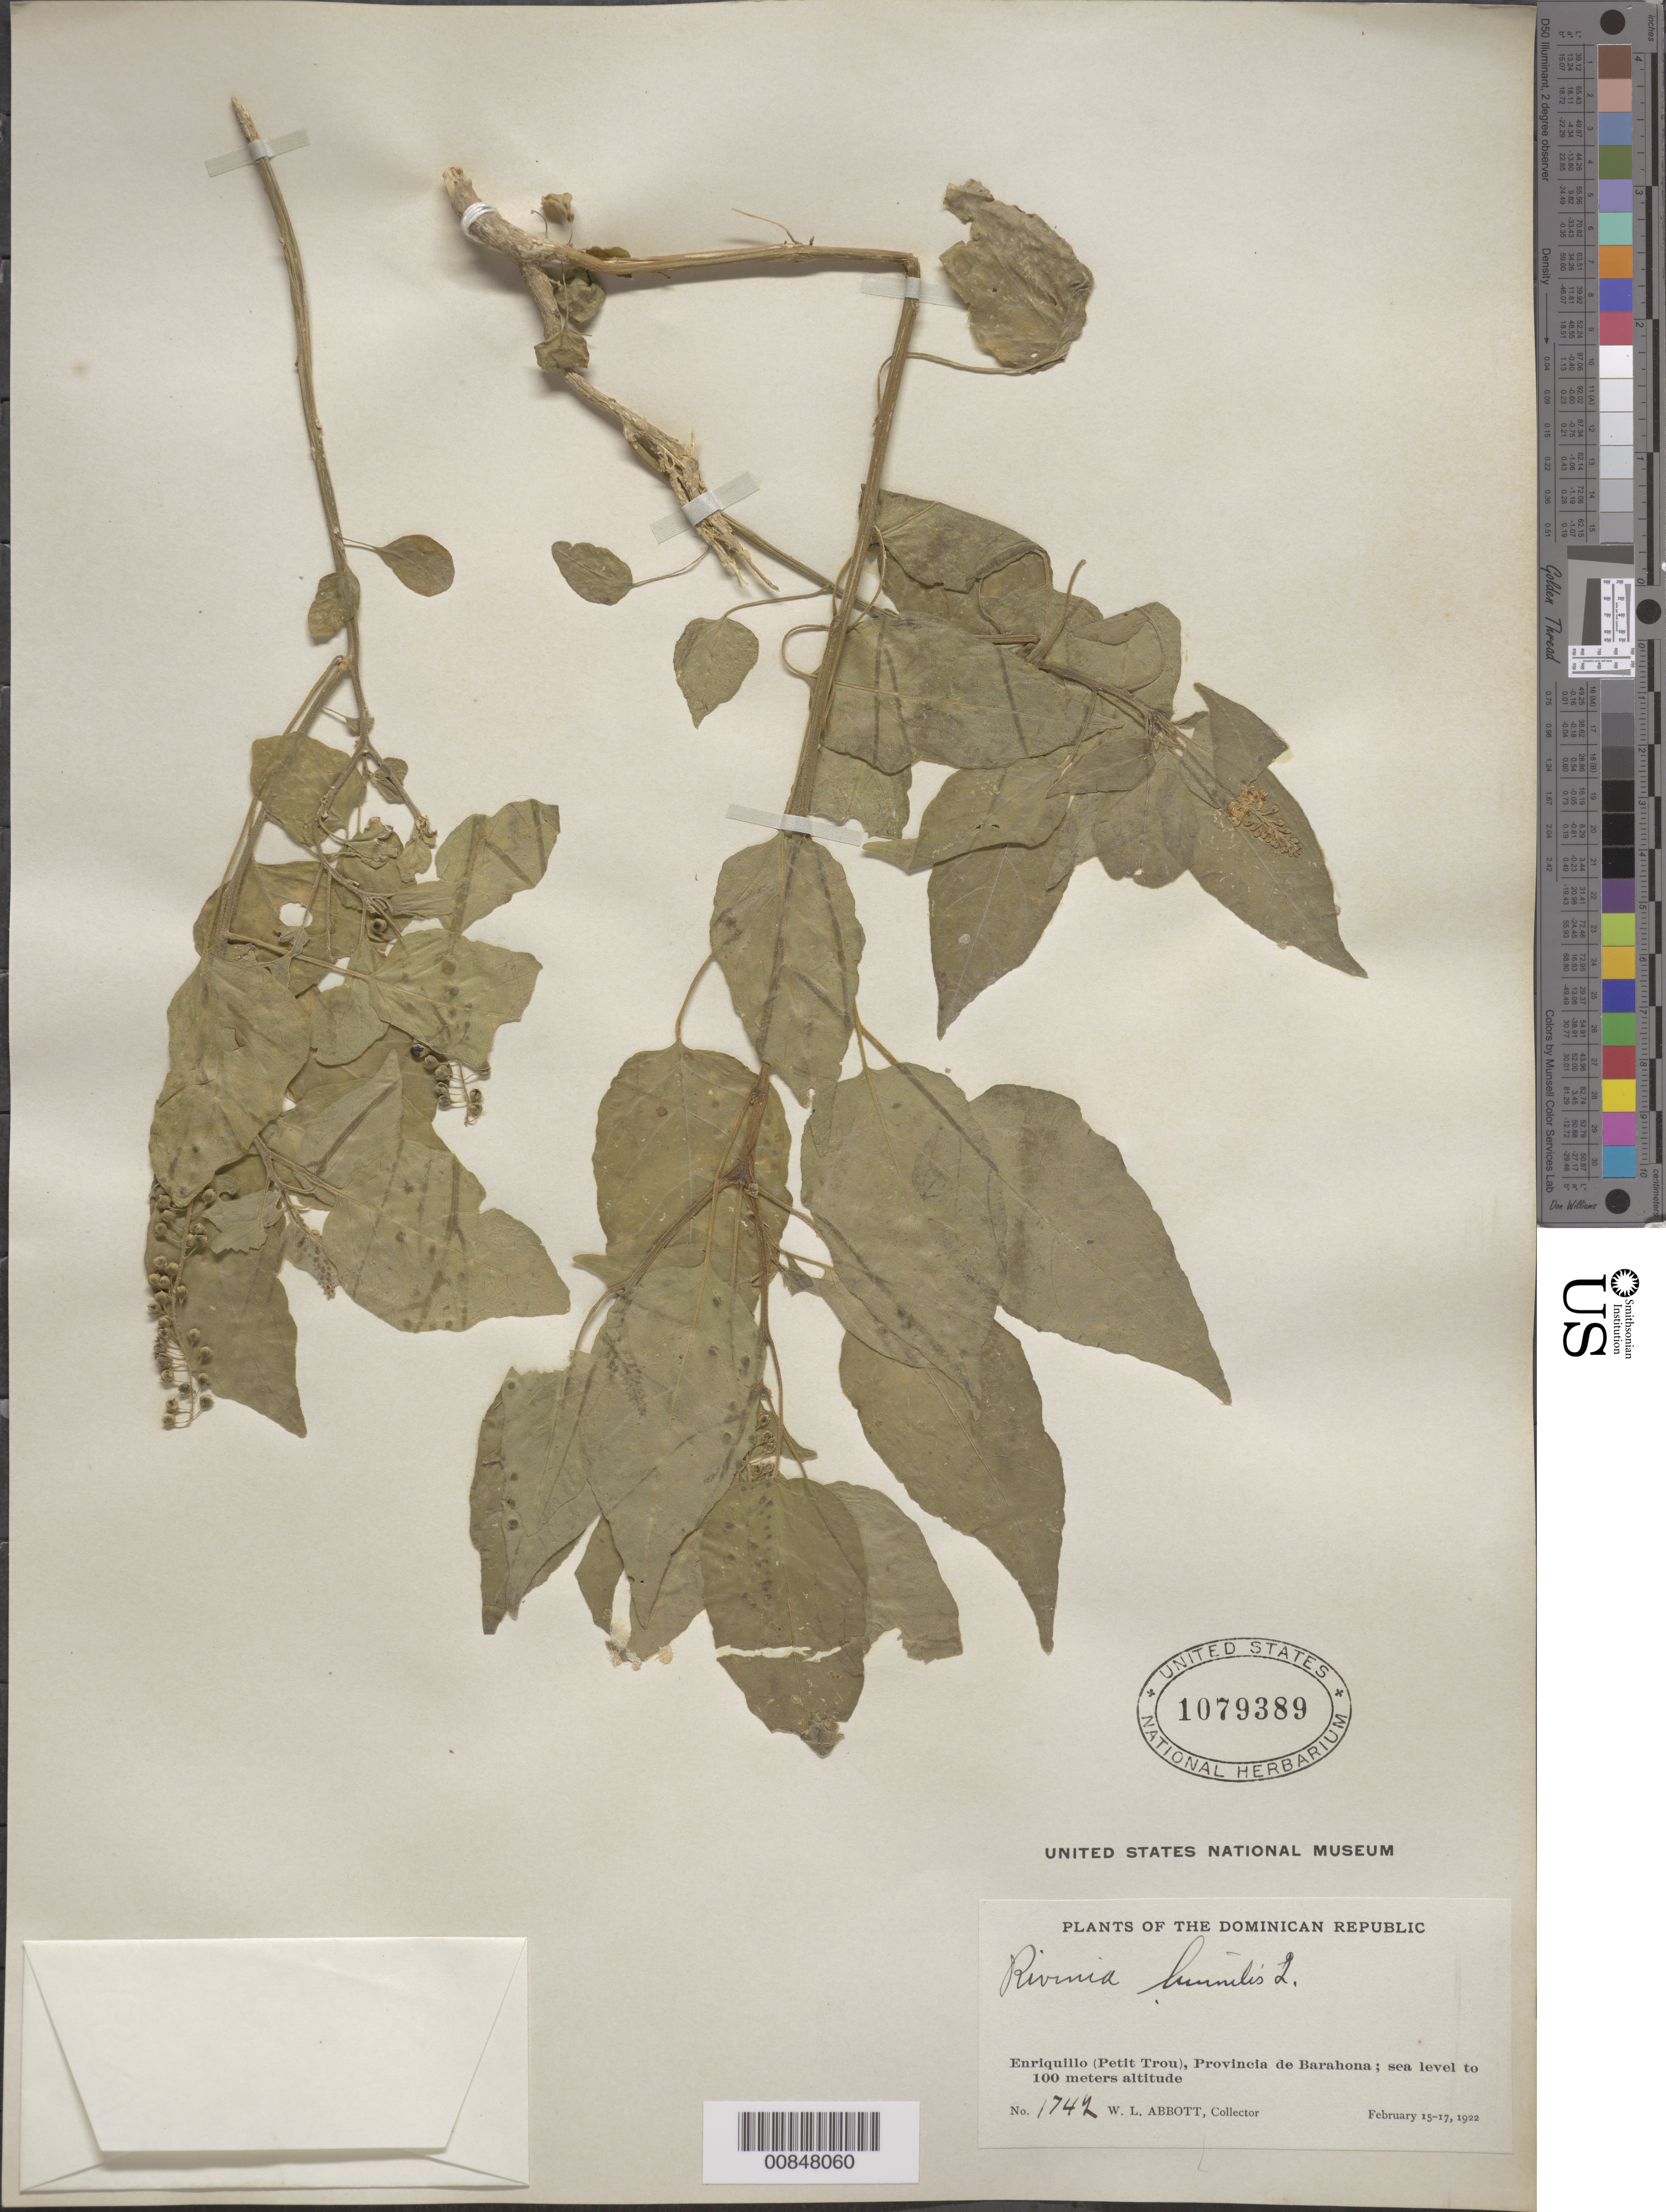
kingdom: Plantae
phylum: Tracheophyta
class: Magnoliopsida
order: Caryophyllales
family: Phytolaccaceae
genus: Rivina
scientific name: Rivina humilis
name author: L.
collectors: W. L. Abbott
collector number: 1742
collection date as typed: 15 Feb 1922 to 17 Feb 1922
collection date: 1922-02-15/1922-02-17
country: Dominican Republic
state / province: Barahona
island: Hispaniola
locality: Enriquillo (Petit Trou).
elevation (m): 0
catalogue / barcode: US 1079389